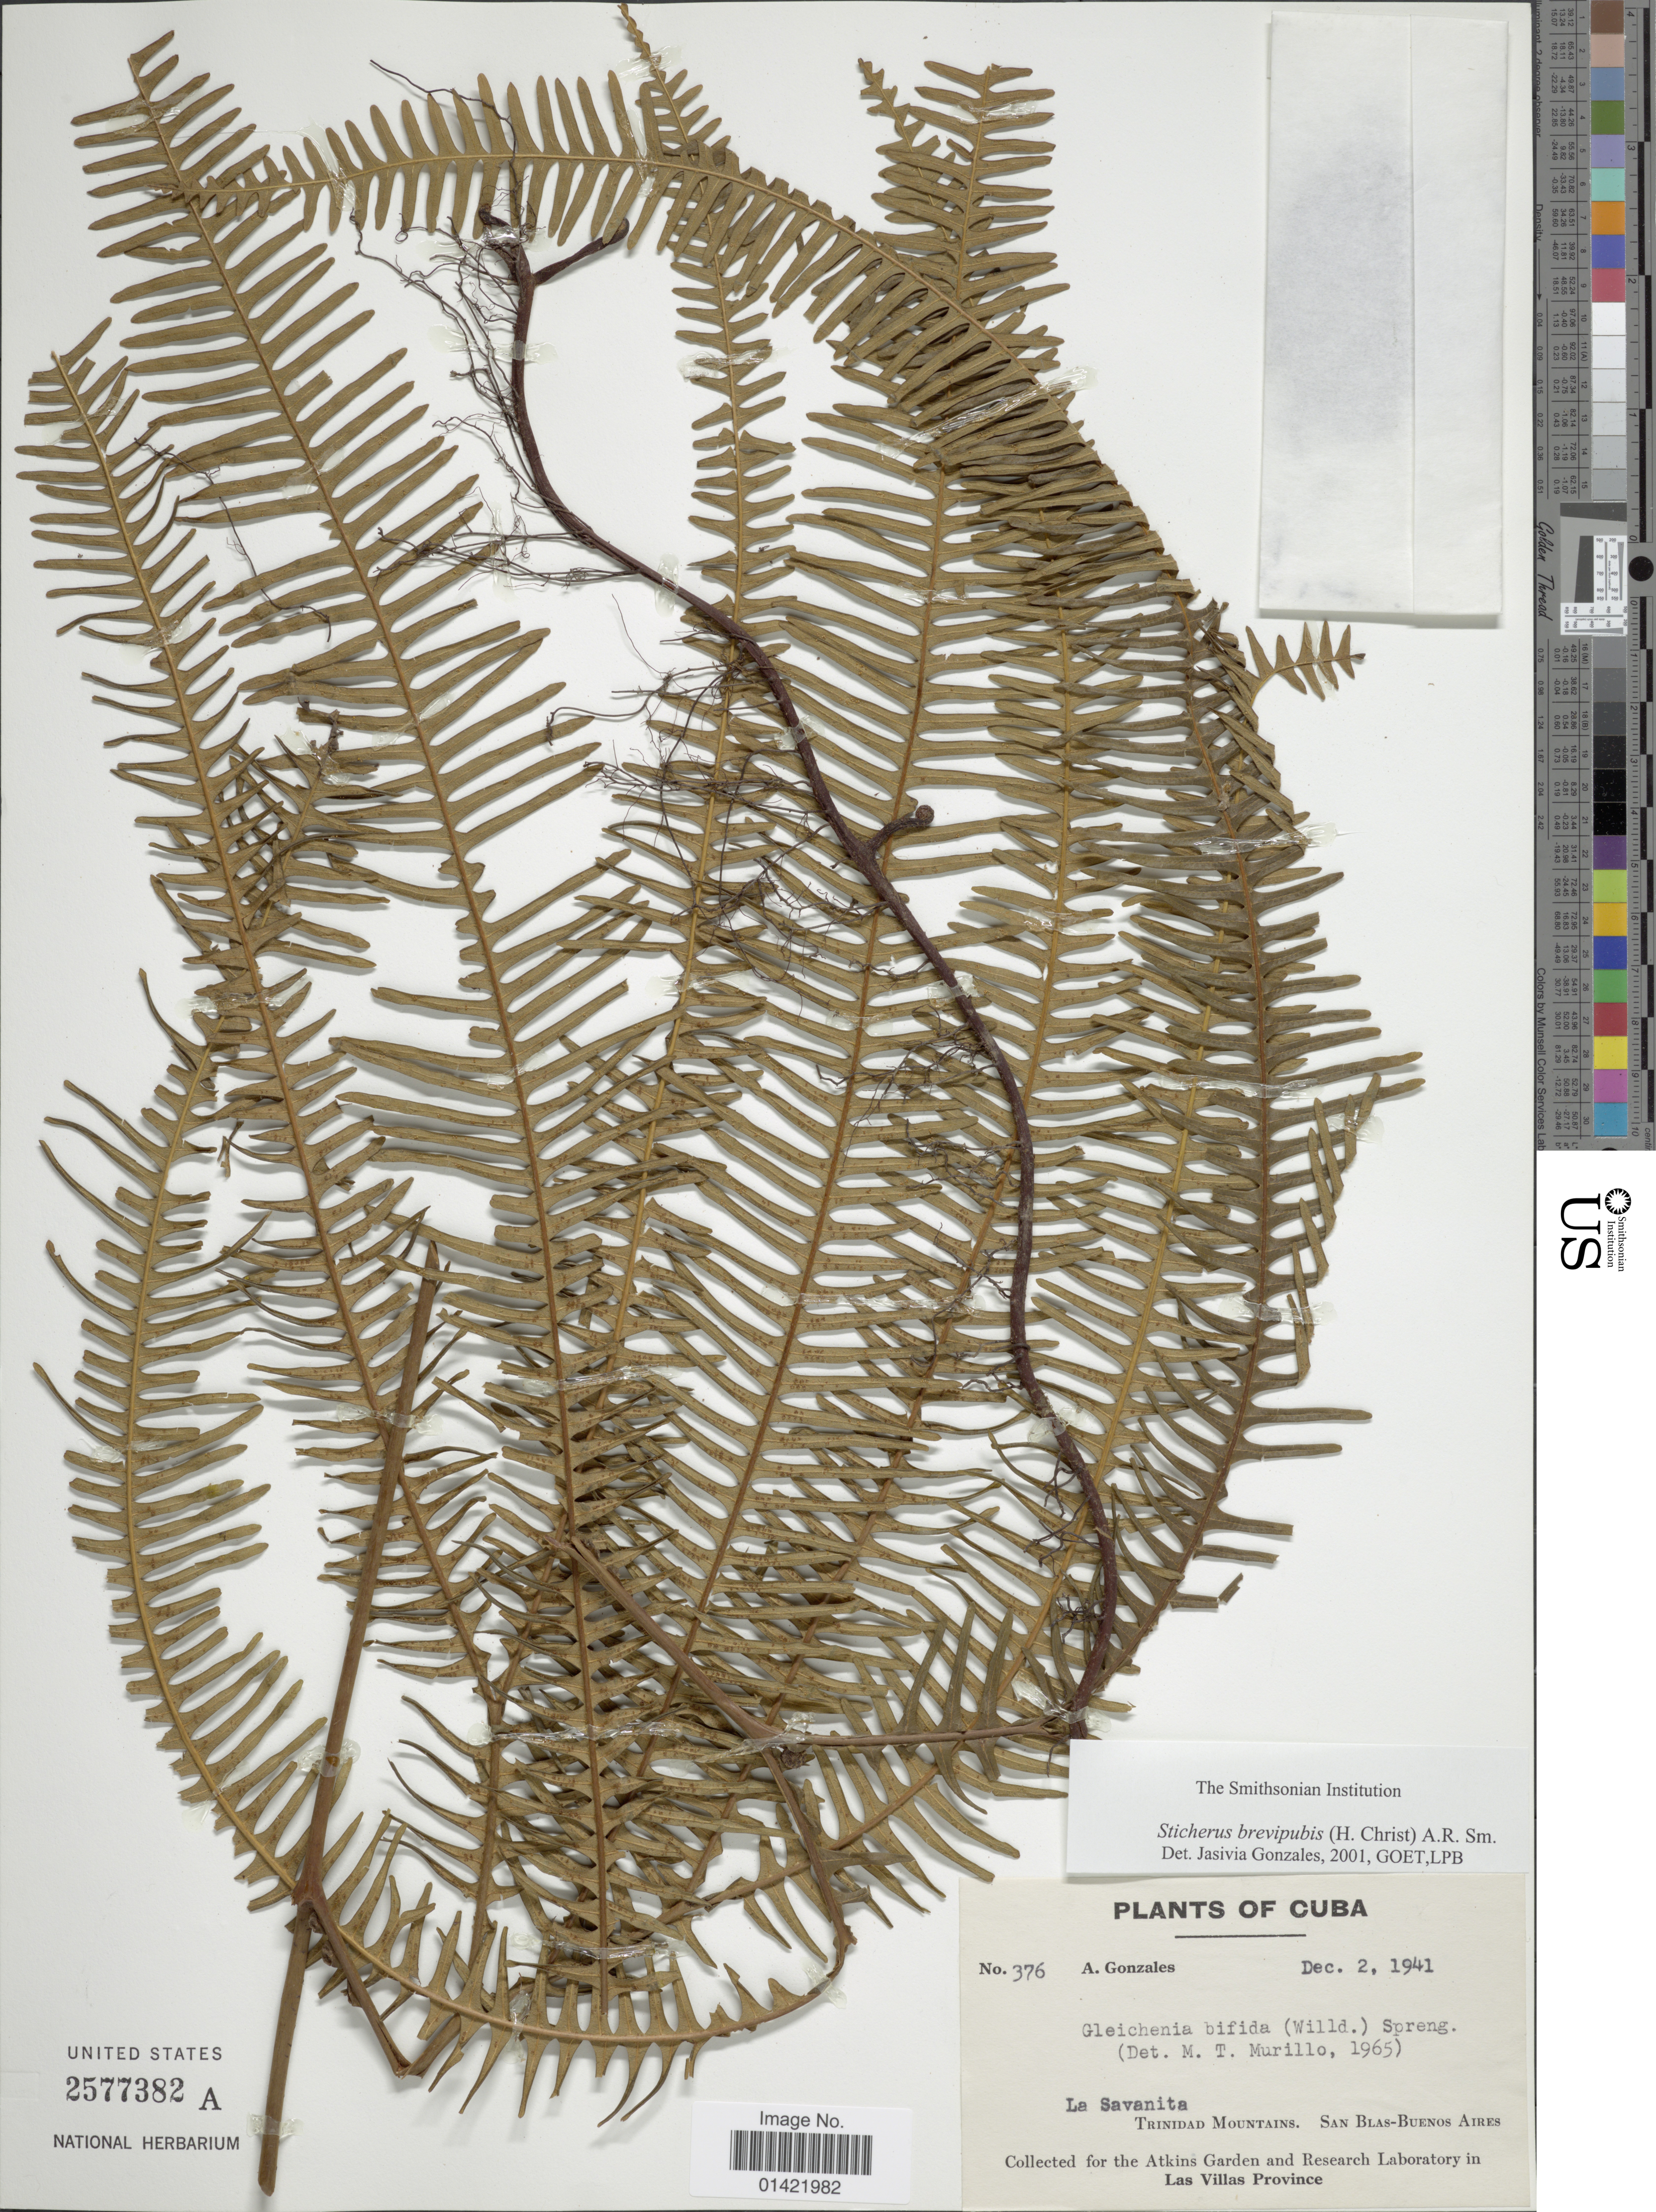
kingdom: Plantae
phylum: Tracheophyta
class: Polypodiopsida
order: Gleicheniales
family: Gleicheniaceae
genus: Sticherus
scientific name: Sticherus fulvus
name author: (Desv.) Ching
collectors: A. Gonzáles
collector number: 376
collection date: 1941-12-02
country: Cuba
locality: La Savanita. Trinidad Mountains. San Blas-Buenas Aires.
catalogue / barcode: US 2577382A